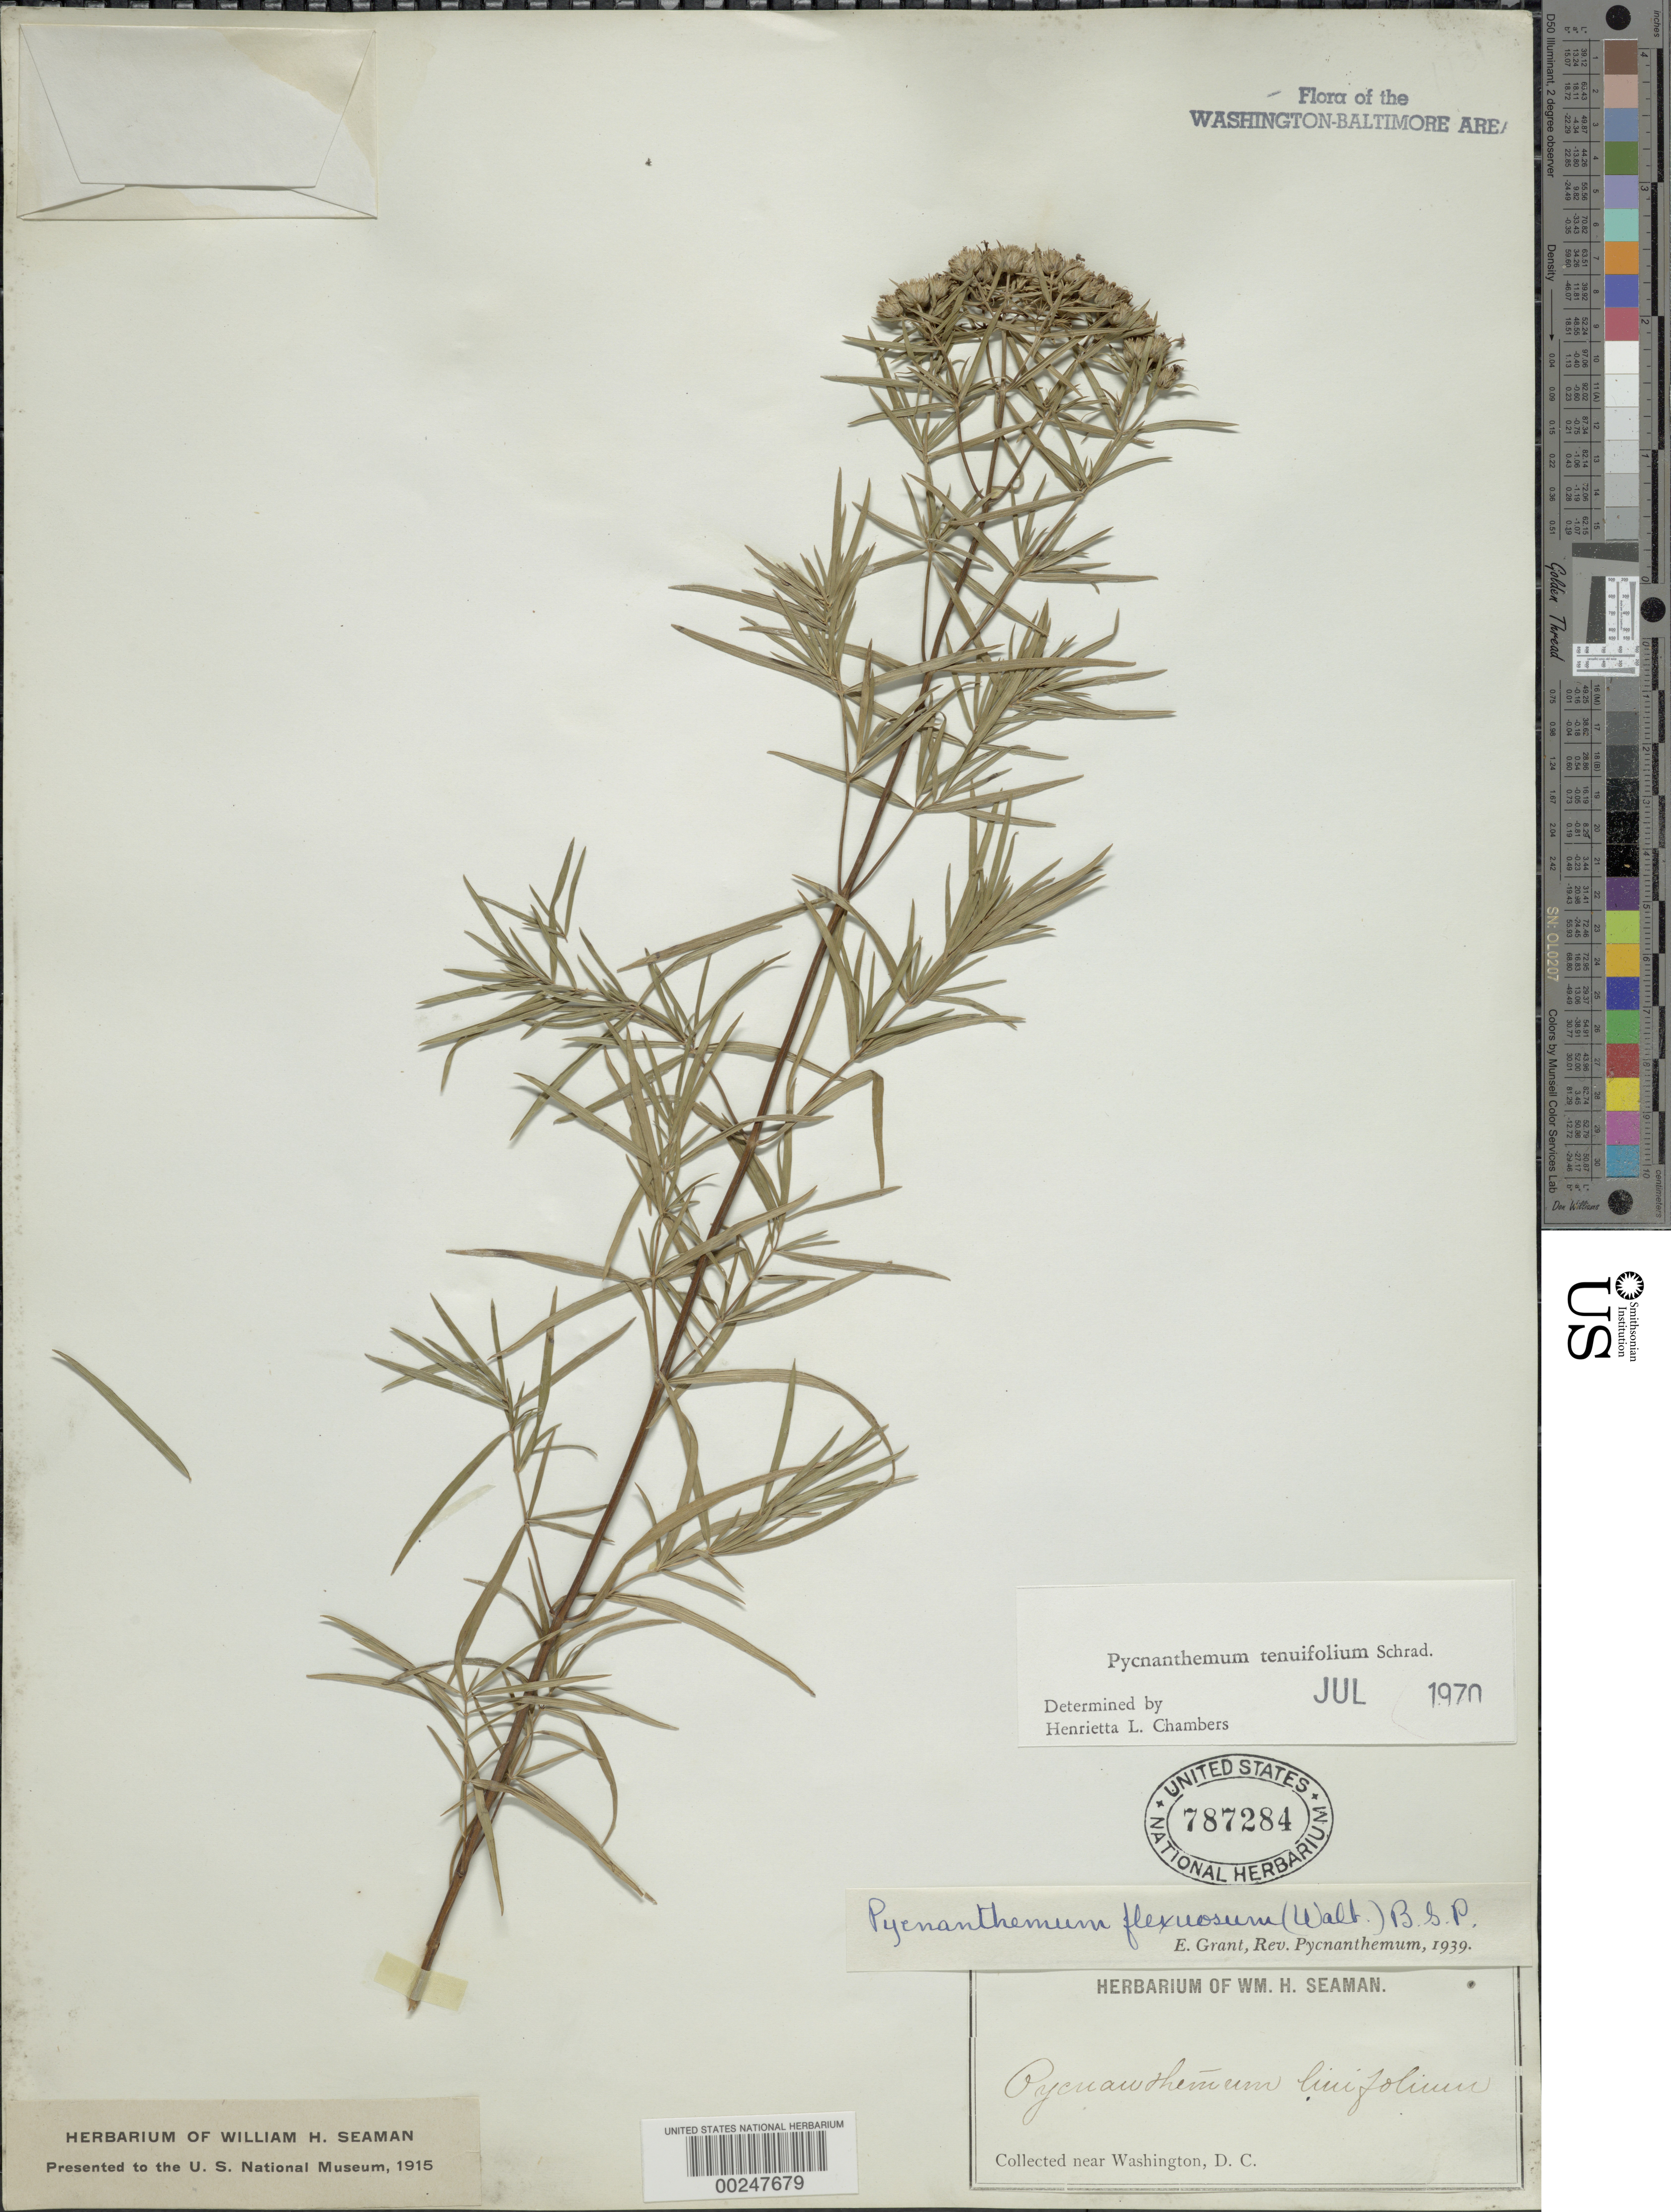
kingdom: Plantae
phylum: Tracheophyta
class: Magnoliopsida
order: Lamiales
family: Lamiaceae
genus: Pycnanthemum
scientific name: Pycnanthemum tenuifolium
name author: Schrad.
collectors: W. Seaman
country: United States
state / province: District of Columbia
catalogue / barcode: US 787284